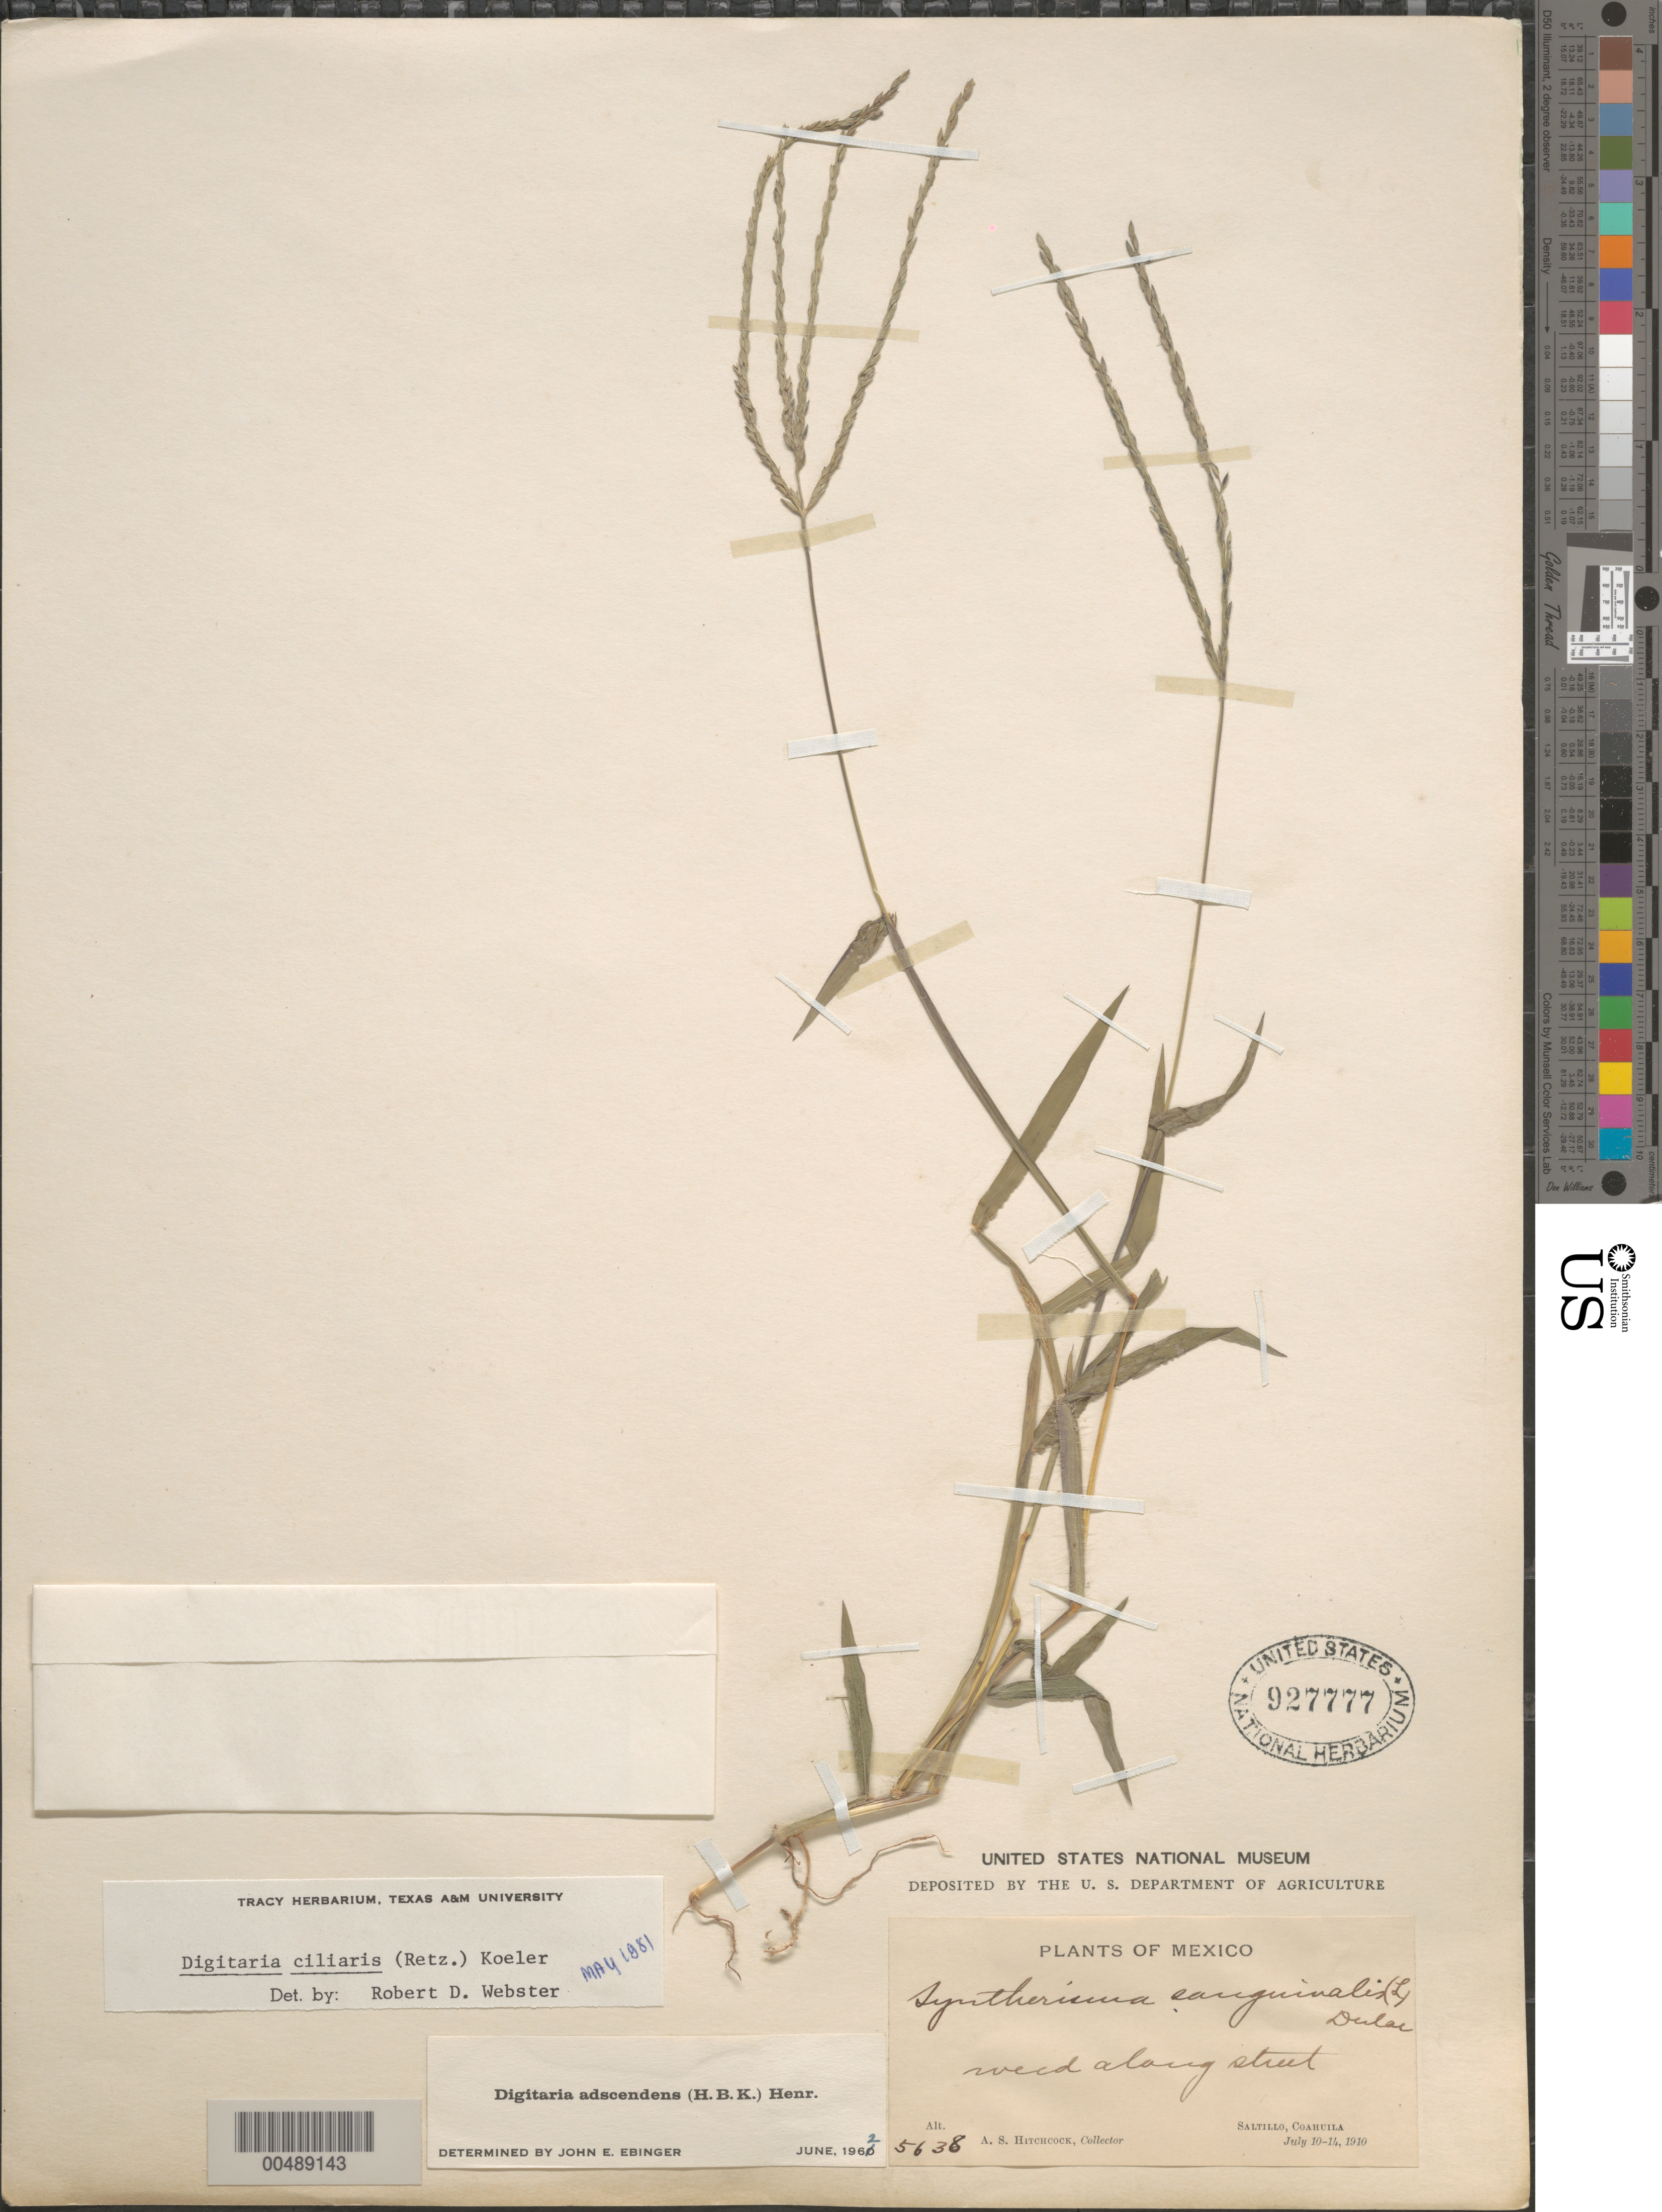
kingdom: Plantae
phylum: Tracheophyta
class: Liliopsida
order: Poales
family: Poaceae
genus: Digitaria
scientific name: Digitaria ciliaris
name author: (Retz.) Koeler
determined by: Webster, Robert D.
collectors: A. S. Hitchcock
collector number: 5638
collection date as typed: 10 Jul 1910 to 14 Jul 1910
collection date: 1910-07-10/1910-07-14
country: Mexico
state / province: Coahuila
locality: Saltillo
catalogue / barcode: US 927777